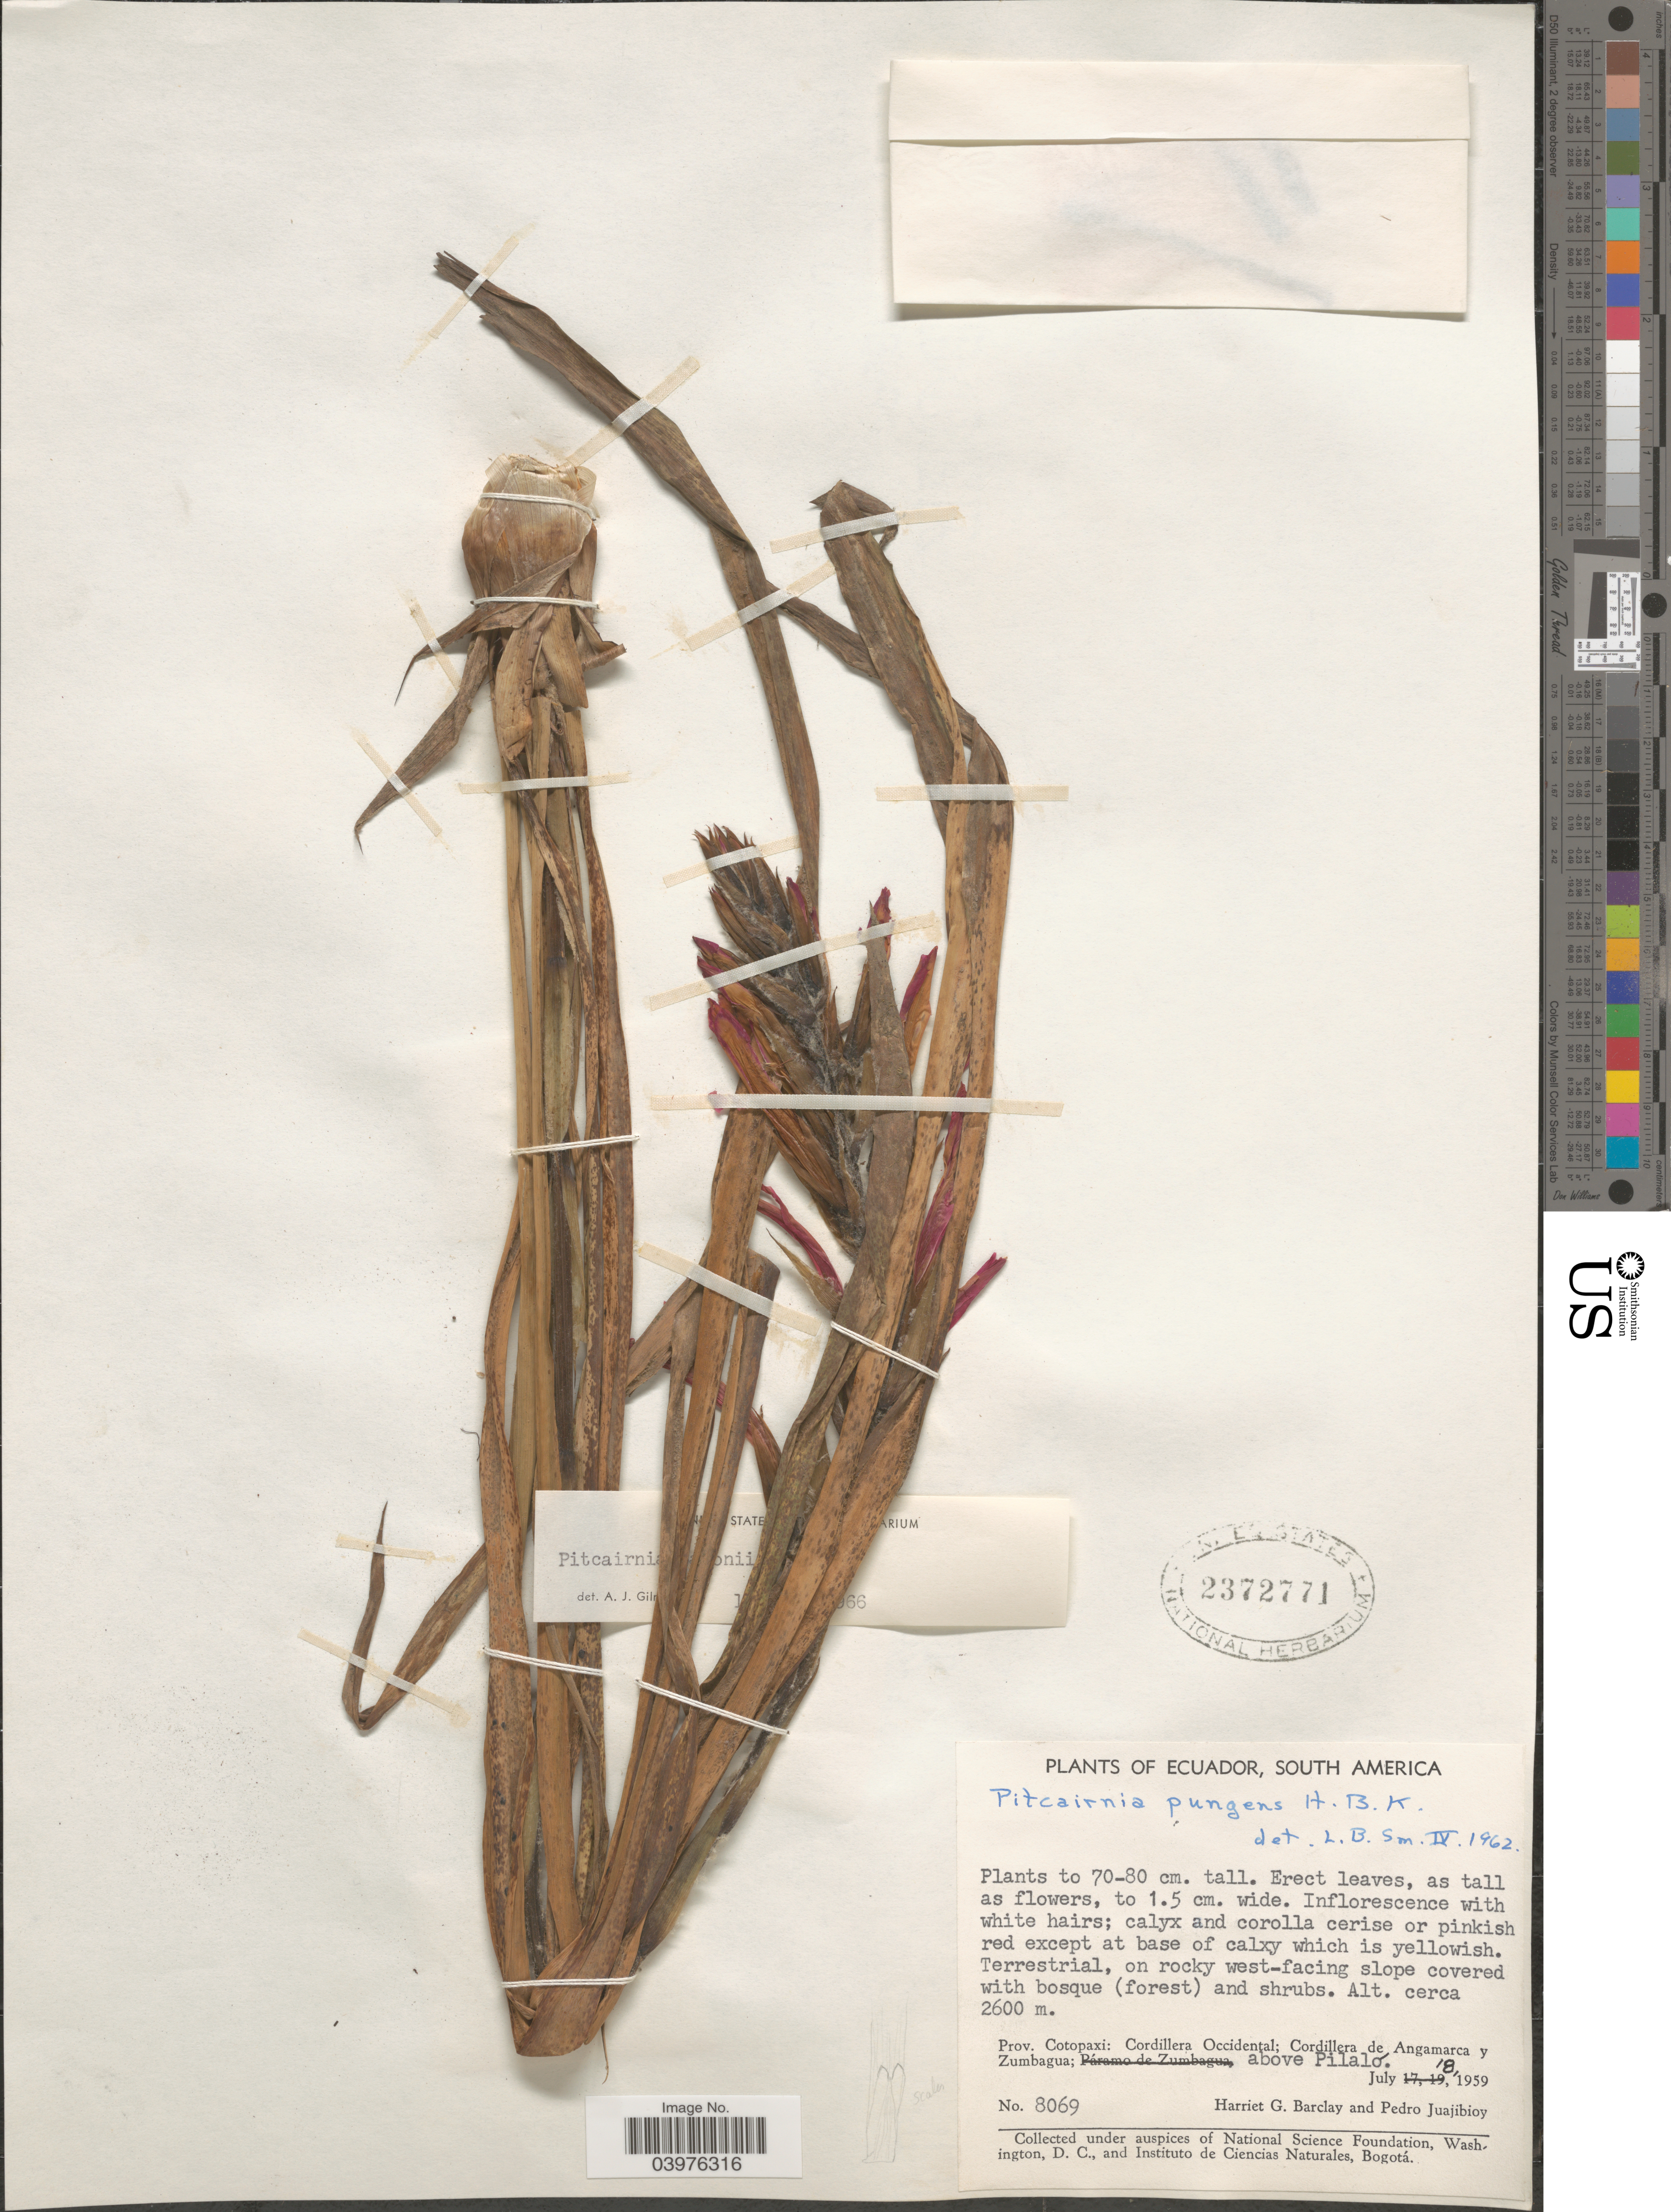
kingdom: Plantae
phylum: Tracheophyta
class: Liliopsida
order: Poales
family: Bromeliaceae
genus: Pitcairnia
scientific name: Pitcairnia pavonii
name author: (Mez) Mez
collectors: H. G. Barclay & P. Juajibioy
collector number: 8069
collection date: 1959-07-18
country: Ecuador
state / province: Cotopaxi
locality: Cordillera Occidental; Cordillera de Angamarca y Zumbagua; above Pilaló.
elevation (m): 2600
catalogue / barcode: US 2372771